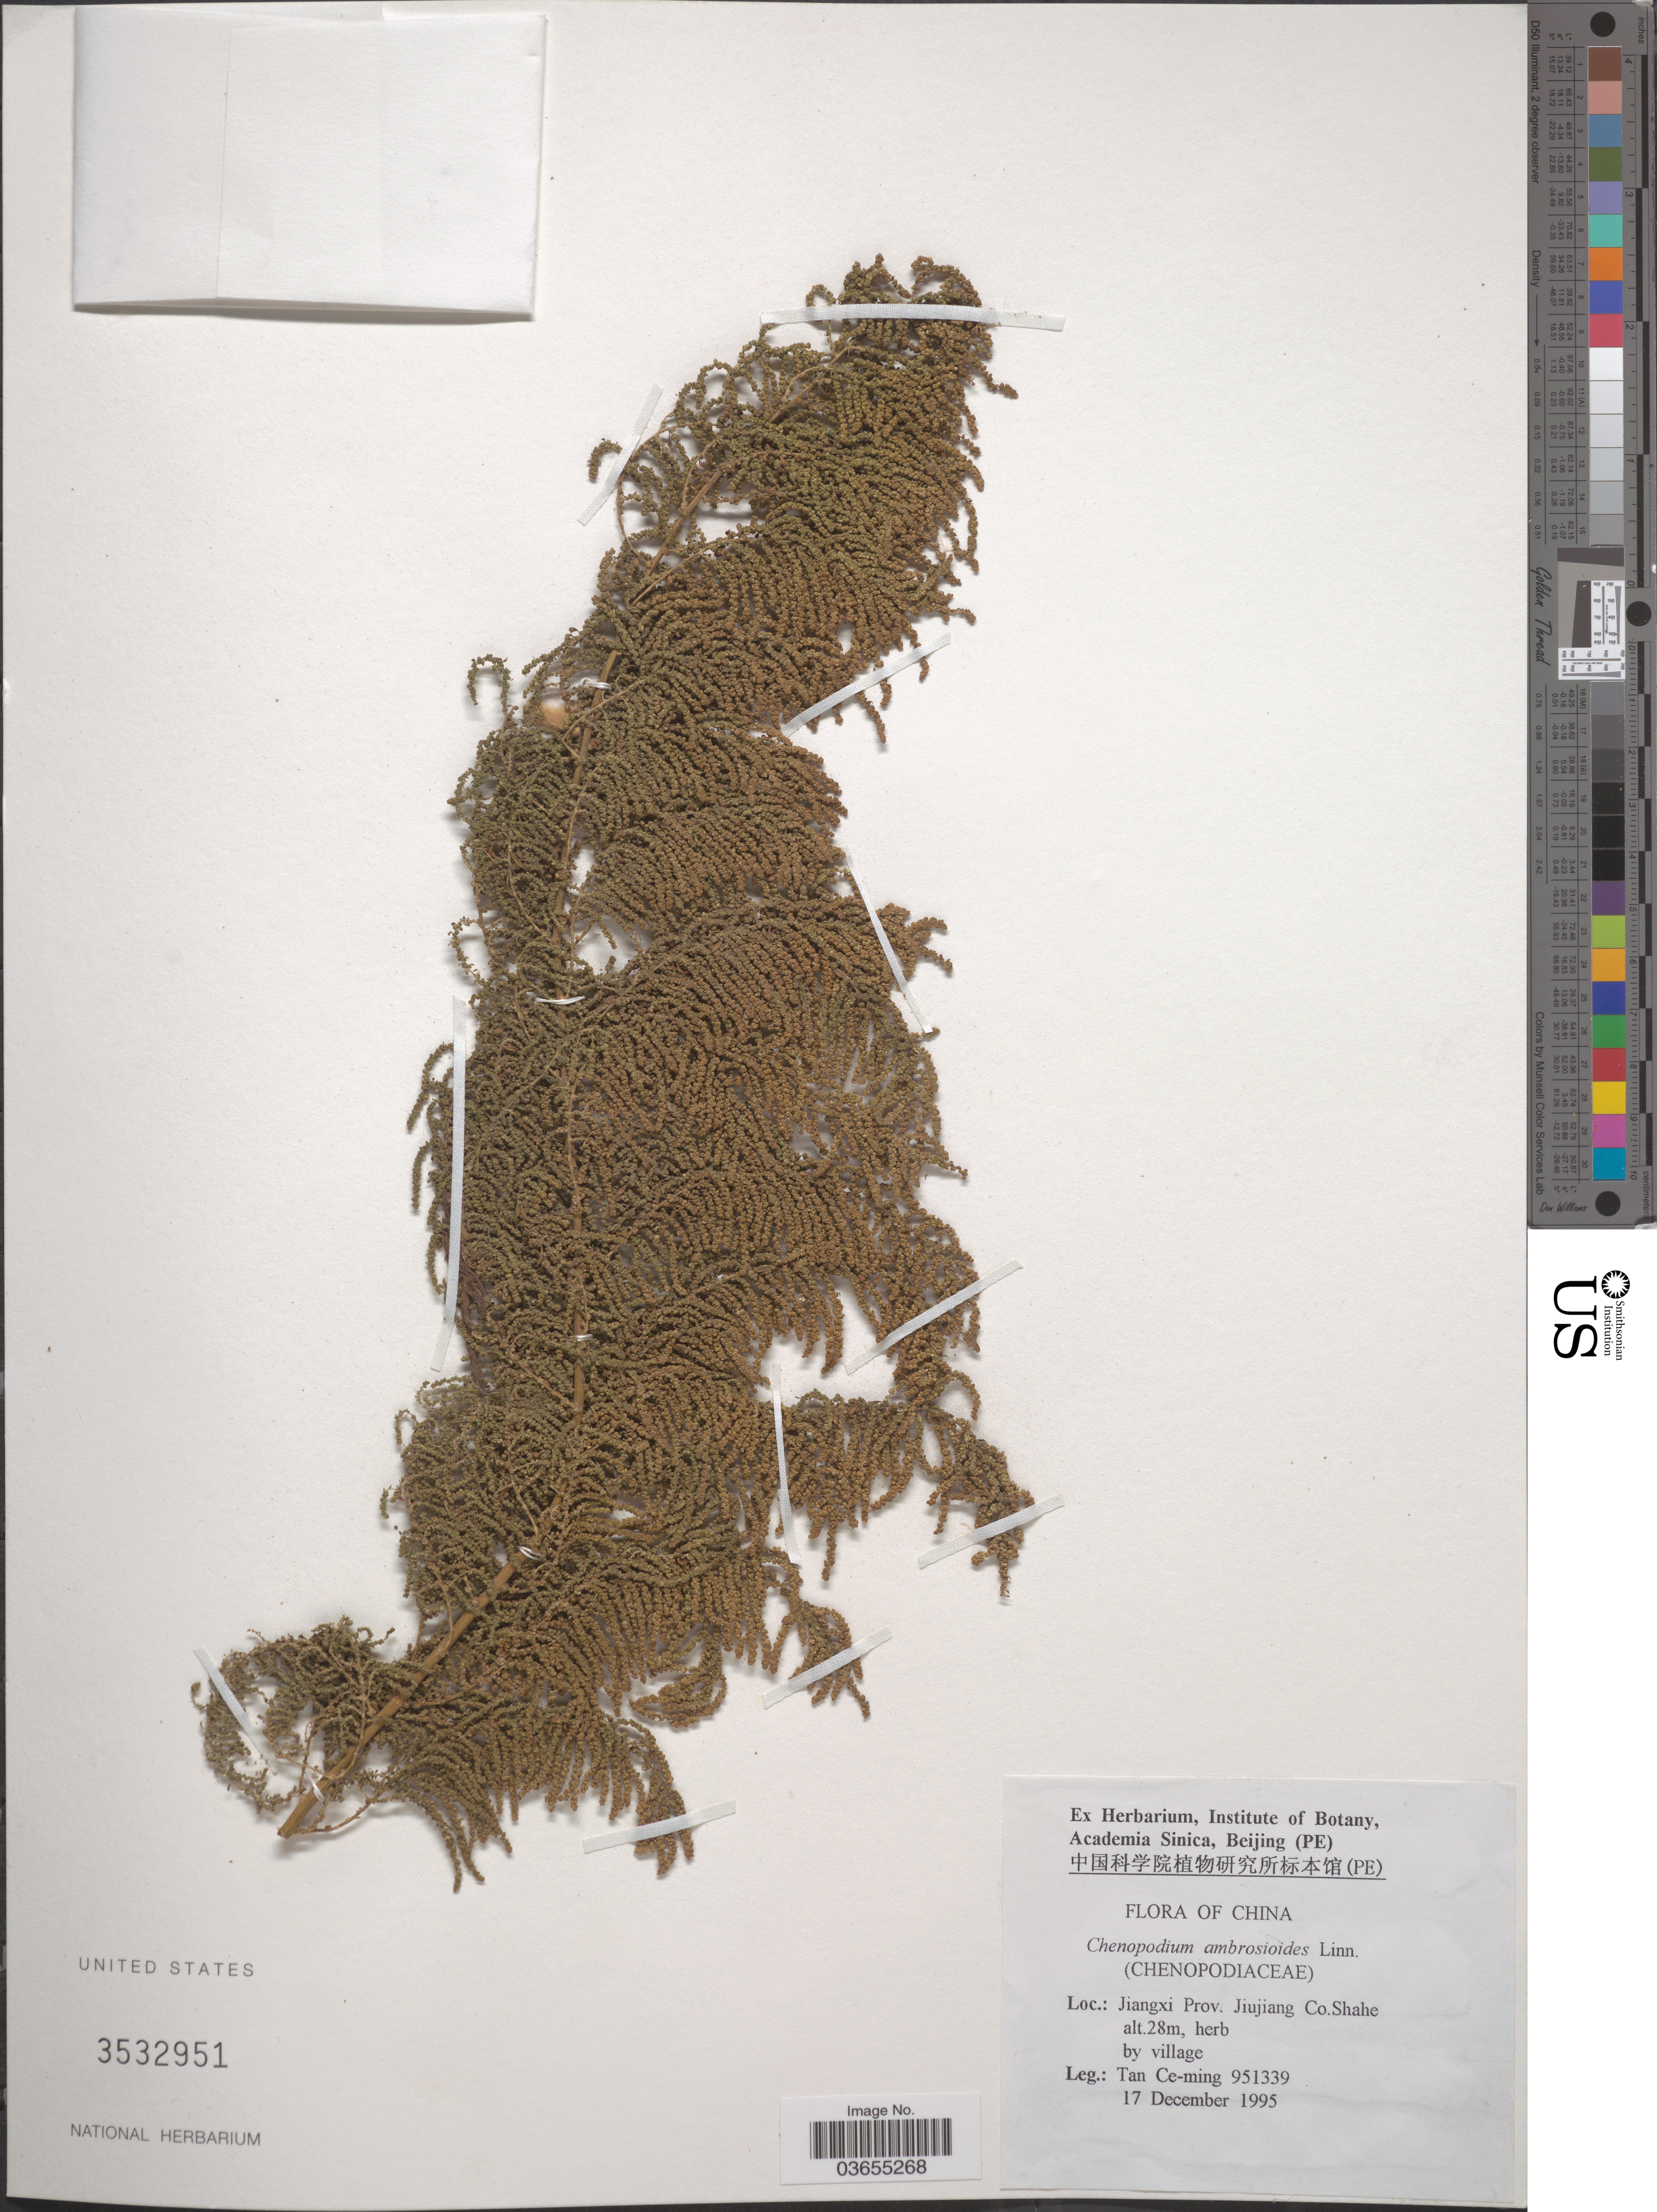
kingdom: Plantae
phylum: Tracheophyta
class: Magnoliopsida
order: Caryophyllales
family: Amaranthaceae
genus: Chenopodium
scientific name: Chenopodium ambrosioides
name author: L.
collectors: Tan Ce-Ming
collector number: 951339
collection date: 1995-12-17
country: China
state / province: Jiangxi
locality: Jiujiang Co. Shahe.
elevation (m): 28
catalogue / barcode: US 3532951